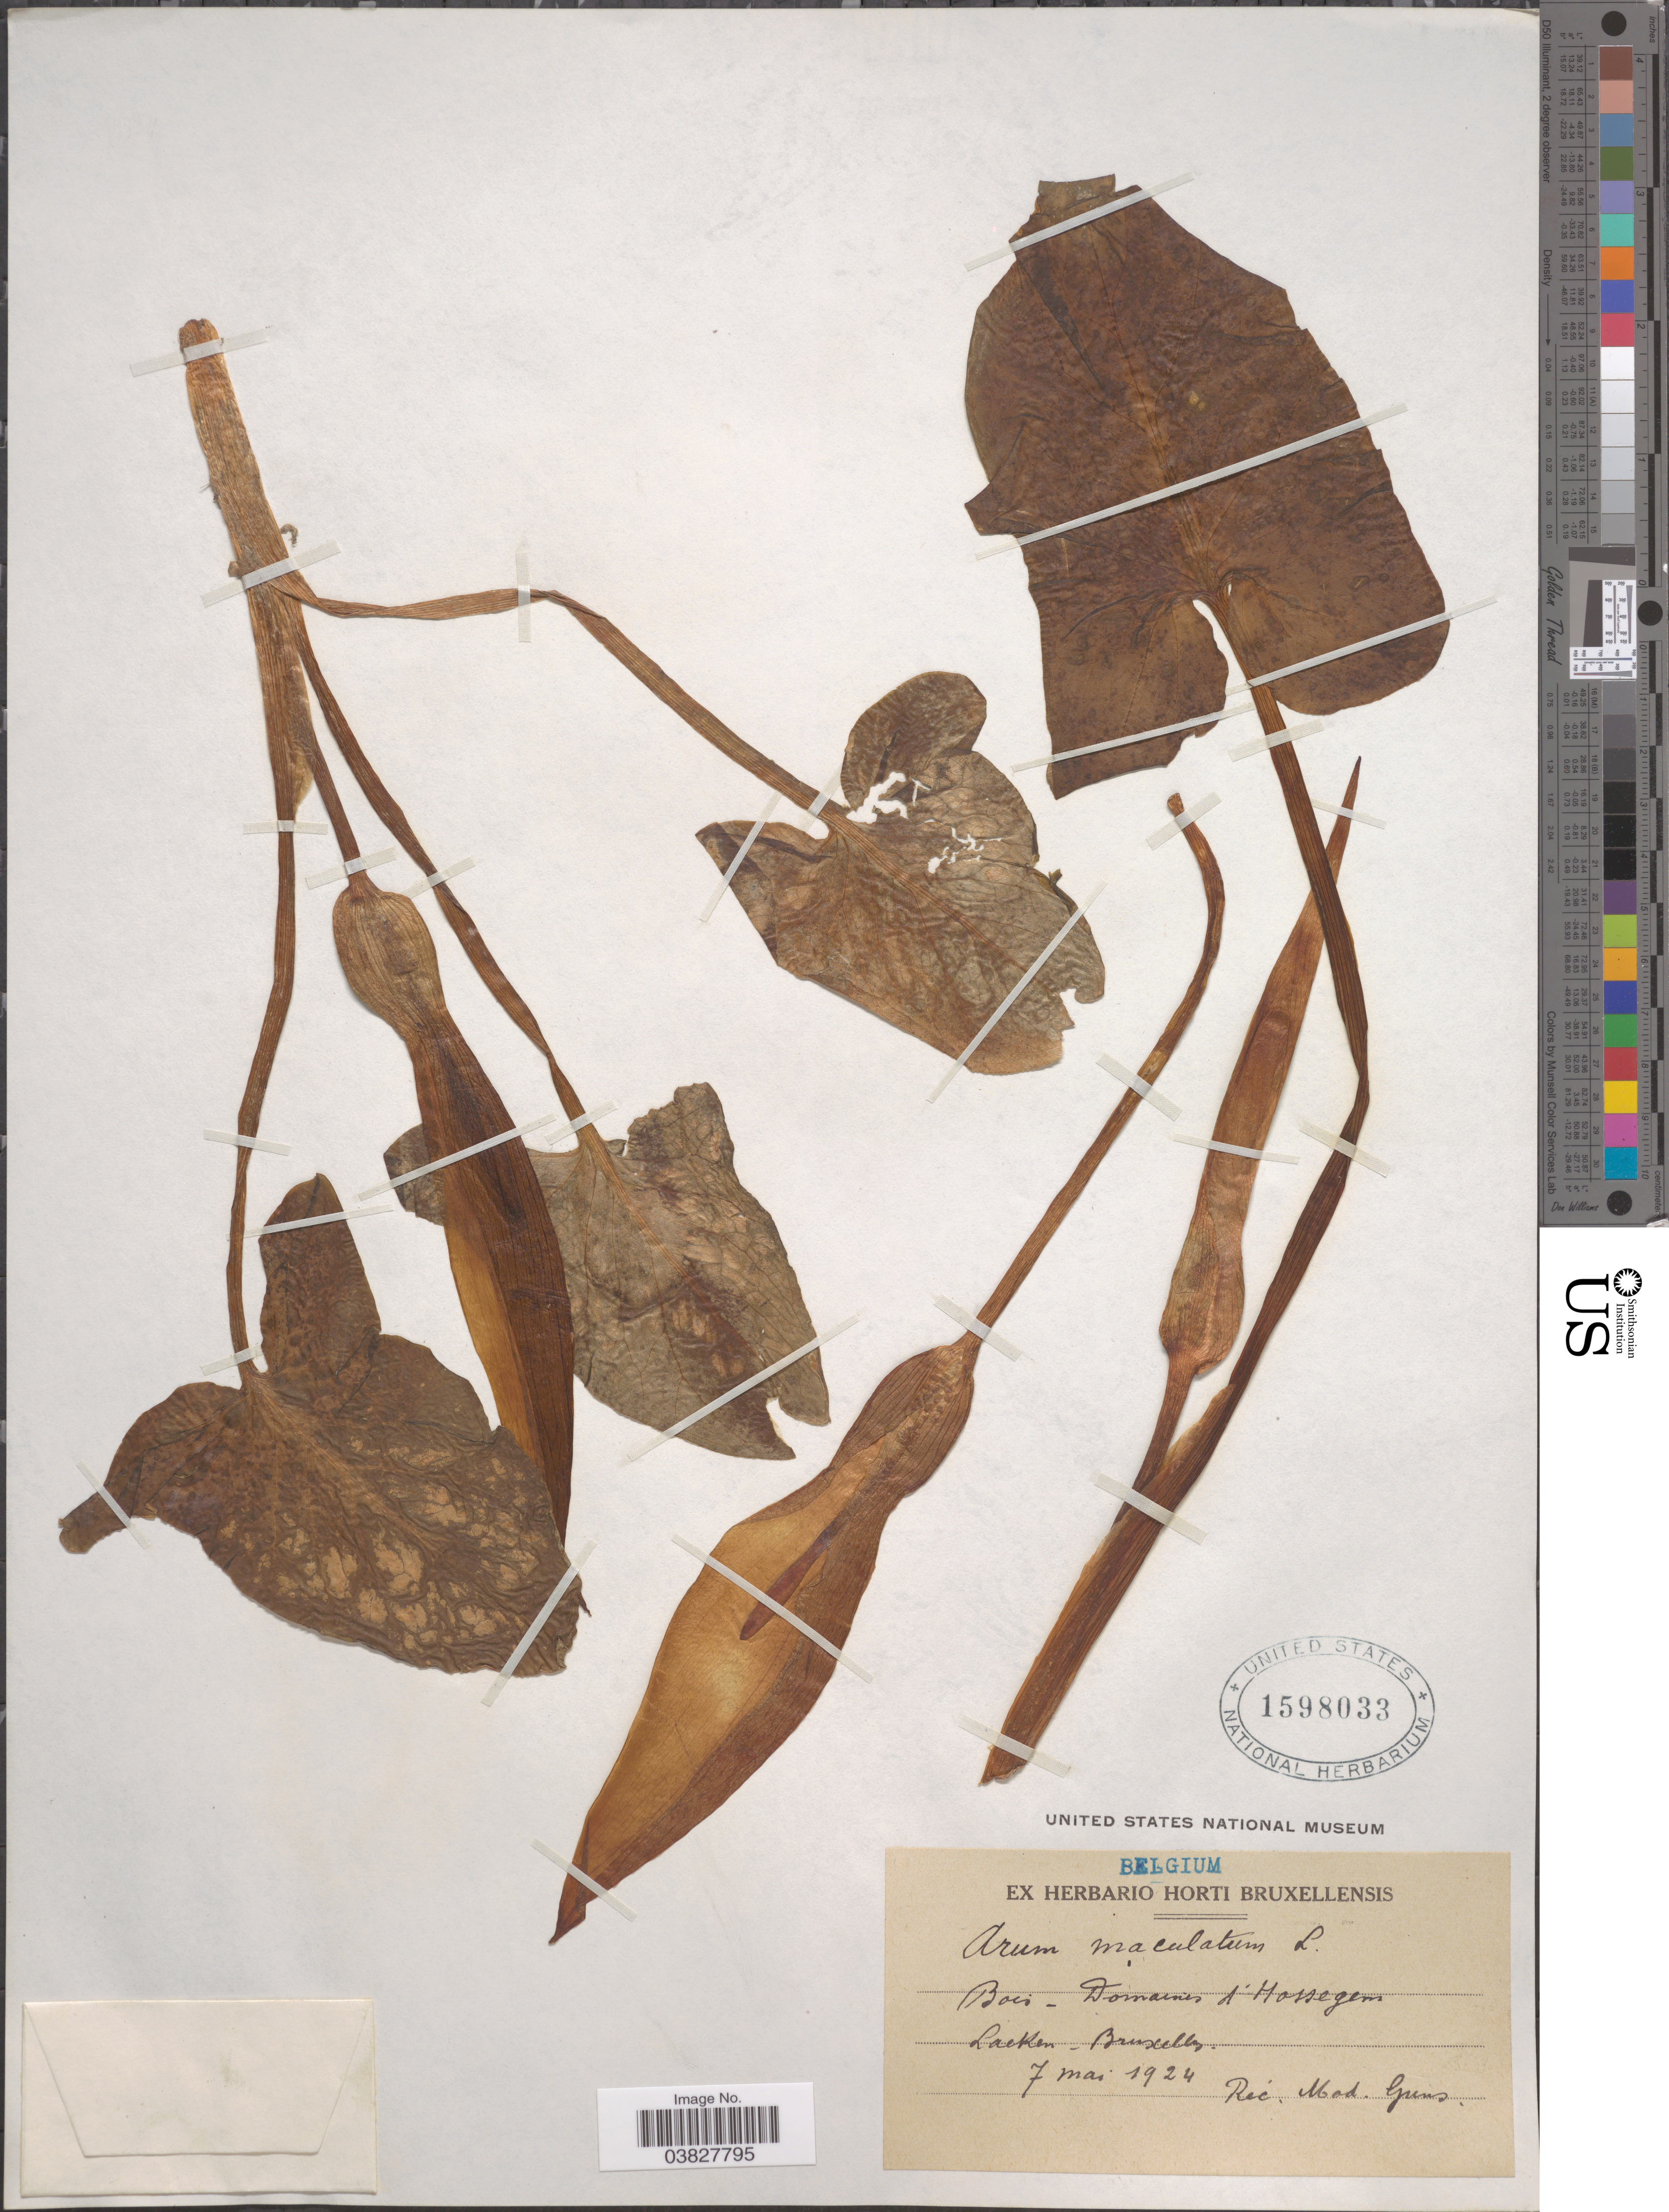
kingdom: Plantae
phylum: Tracheophyta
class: Liliopsida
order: Alismatales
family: Araceae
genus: Arum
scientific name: Arum maculatum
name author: L.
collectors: M. Guns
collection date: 1924-05-07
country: Belgium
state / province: Brussels, Capital District of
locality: Bois - Domaines d' Nossegem Lacken - Bruxelles.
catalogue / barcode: US 1598033